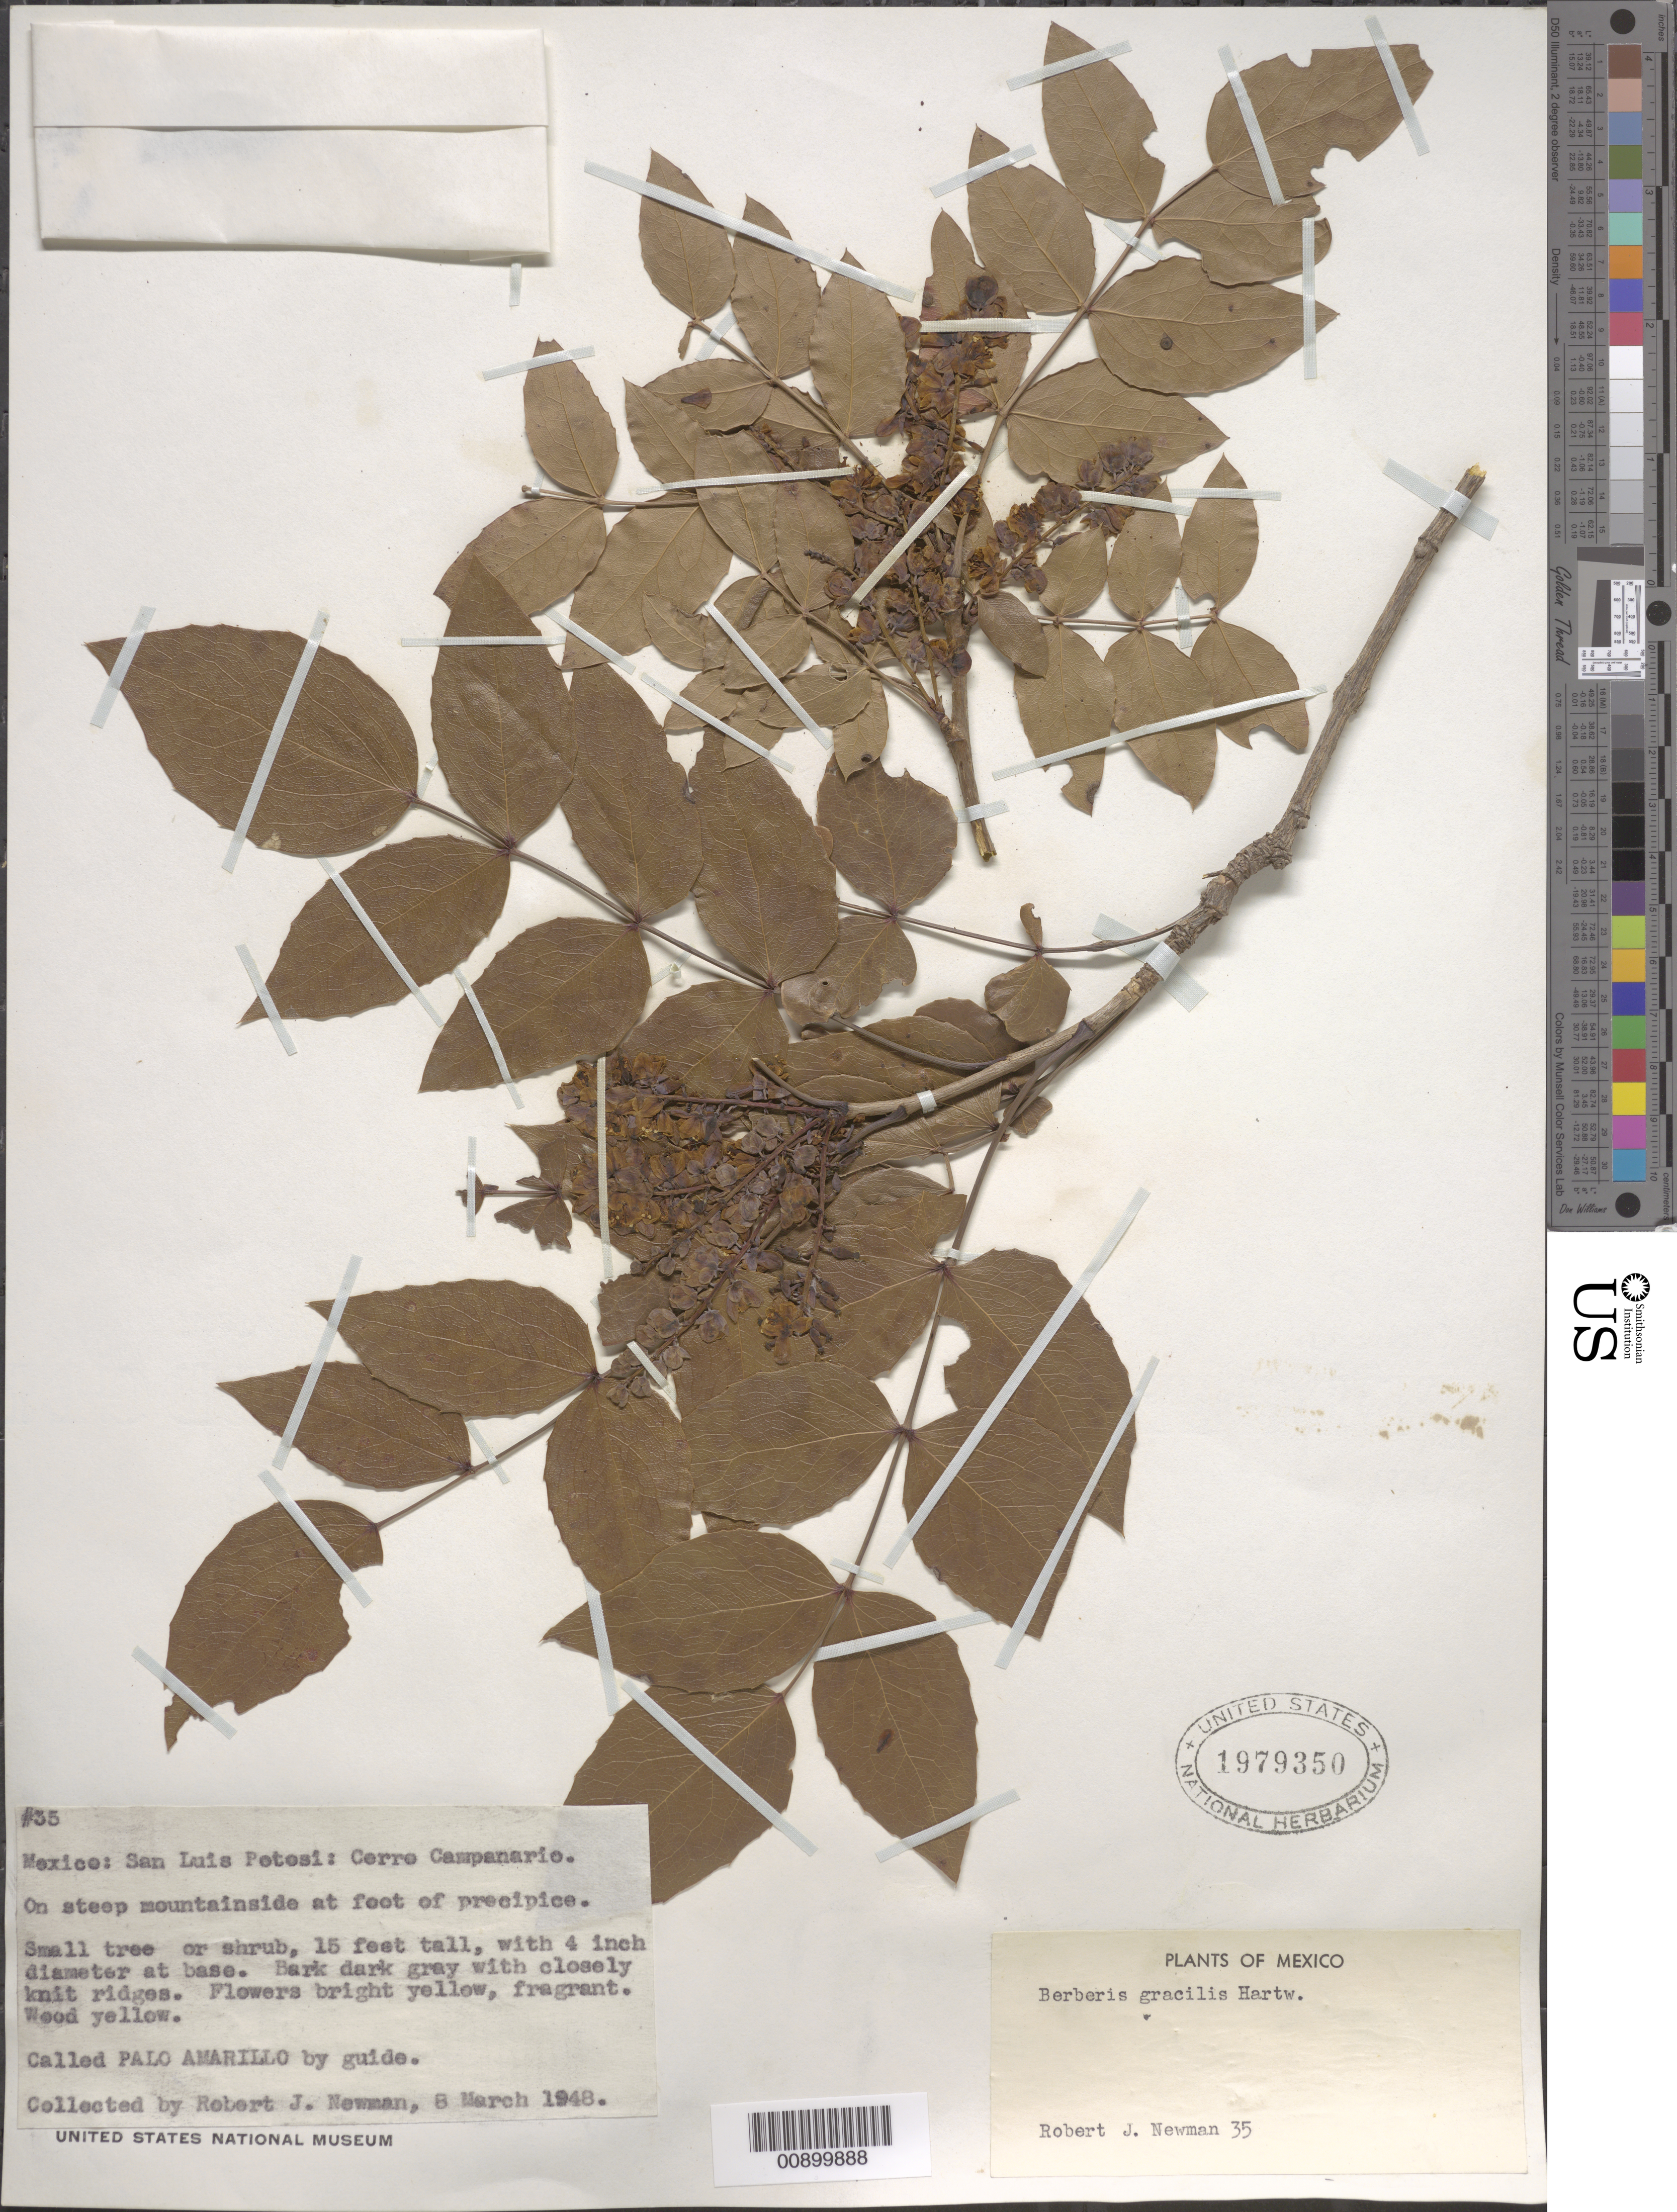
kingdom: Plantae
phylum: Tracheophyta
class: Magnoliopsida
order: Ranunculales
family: Berberidaceae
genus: Mahonia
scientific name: Mahonia gracilis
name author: (Benth.) Fedde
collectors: R. J. Newman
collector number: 35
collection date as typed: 08 Mar 1948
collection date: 1948-03-08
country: Mexico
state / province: San Luis Potosí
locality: San Luis Potosí: Cerro Campanario.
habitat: On steep mountainside at foot of precipice.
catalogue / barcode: US 1979350